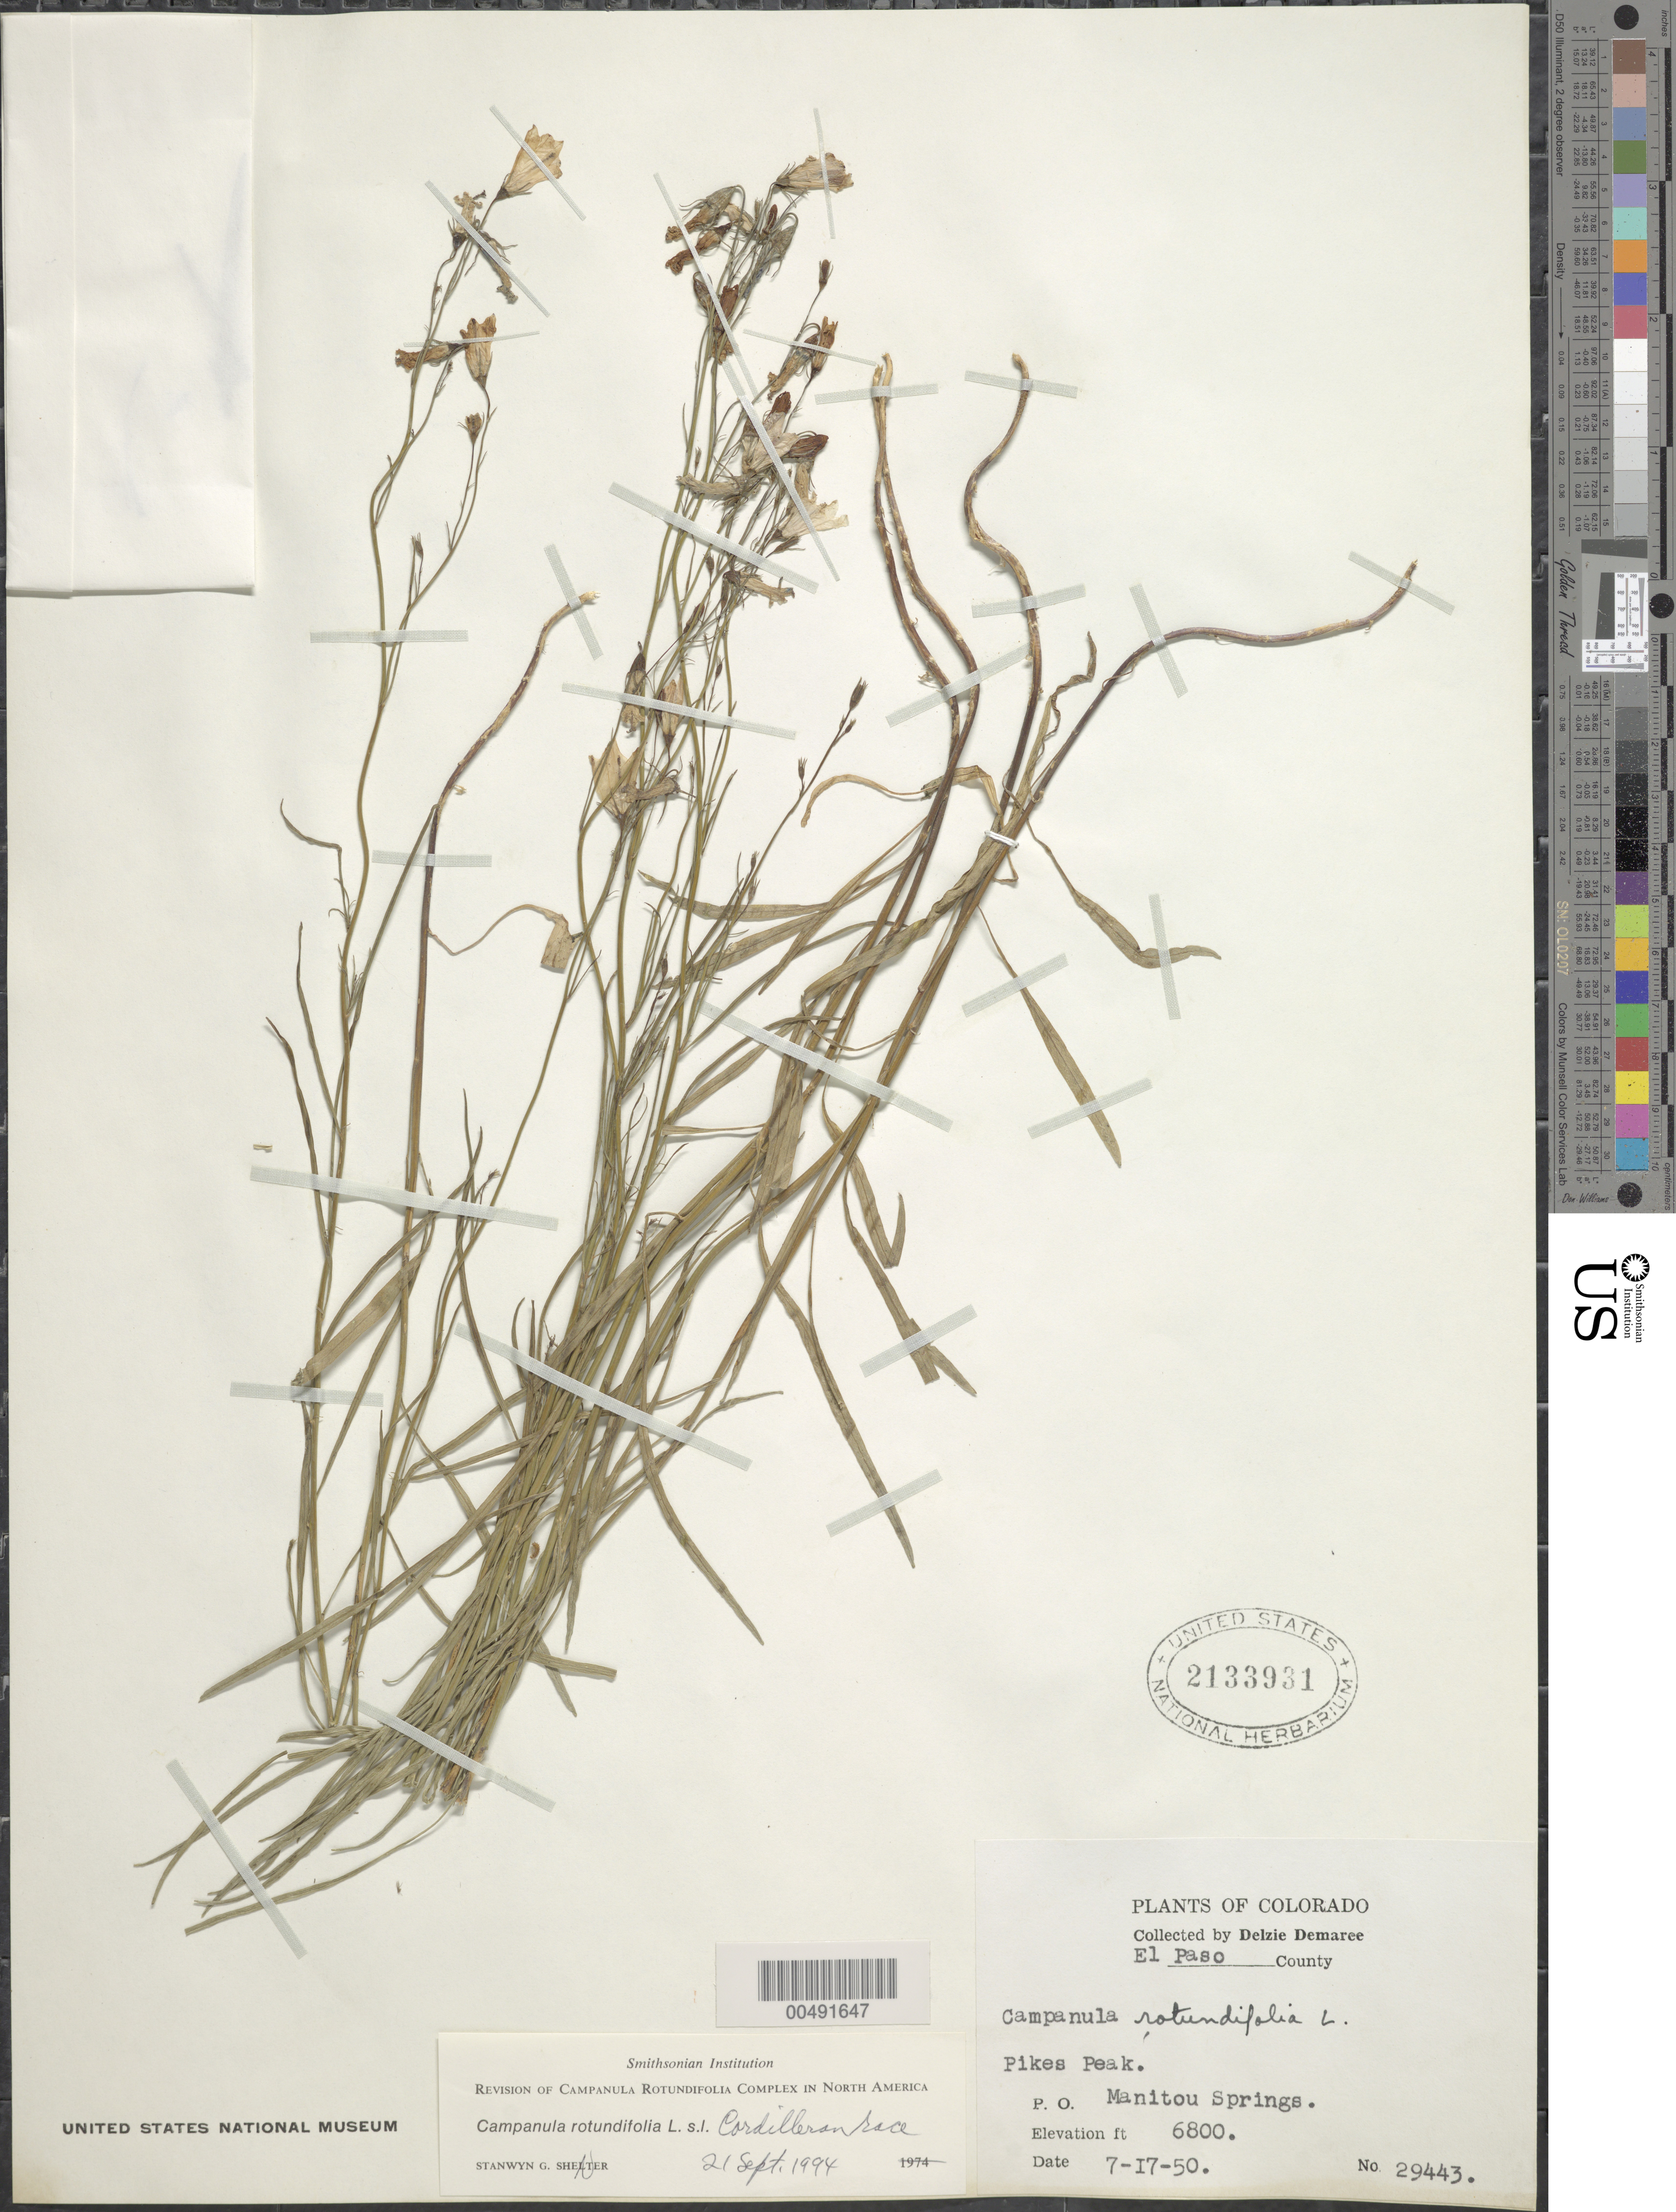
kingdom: Plantae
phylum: Tracheophyta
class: Magnoliopsida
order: Asterales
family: Campanulaceae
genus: Campanula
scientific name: Campanula rotundifolia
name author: L.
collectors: D. Demaree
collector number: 29443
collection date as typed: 17 Jul 1950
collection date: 1950-07-17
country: United States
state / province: Colorado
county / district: El Paso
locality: Pike's Peak; P.O.: Manitou Springs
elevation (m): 2073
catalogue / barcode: US 2133931